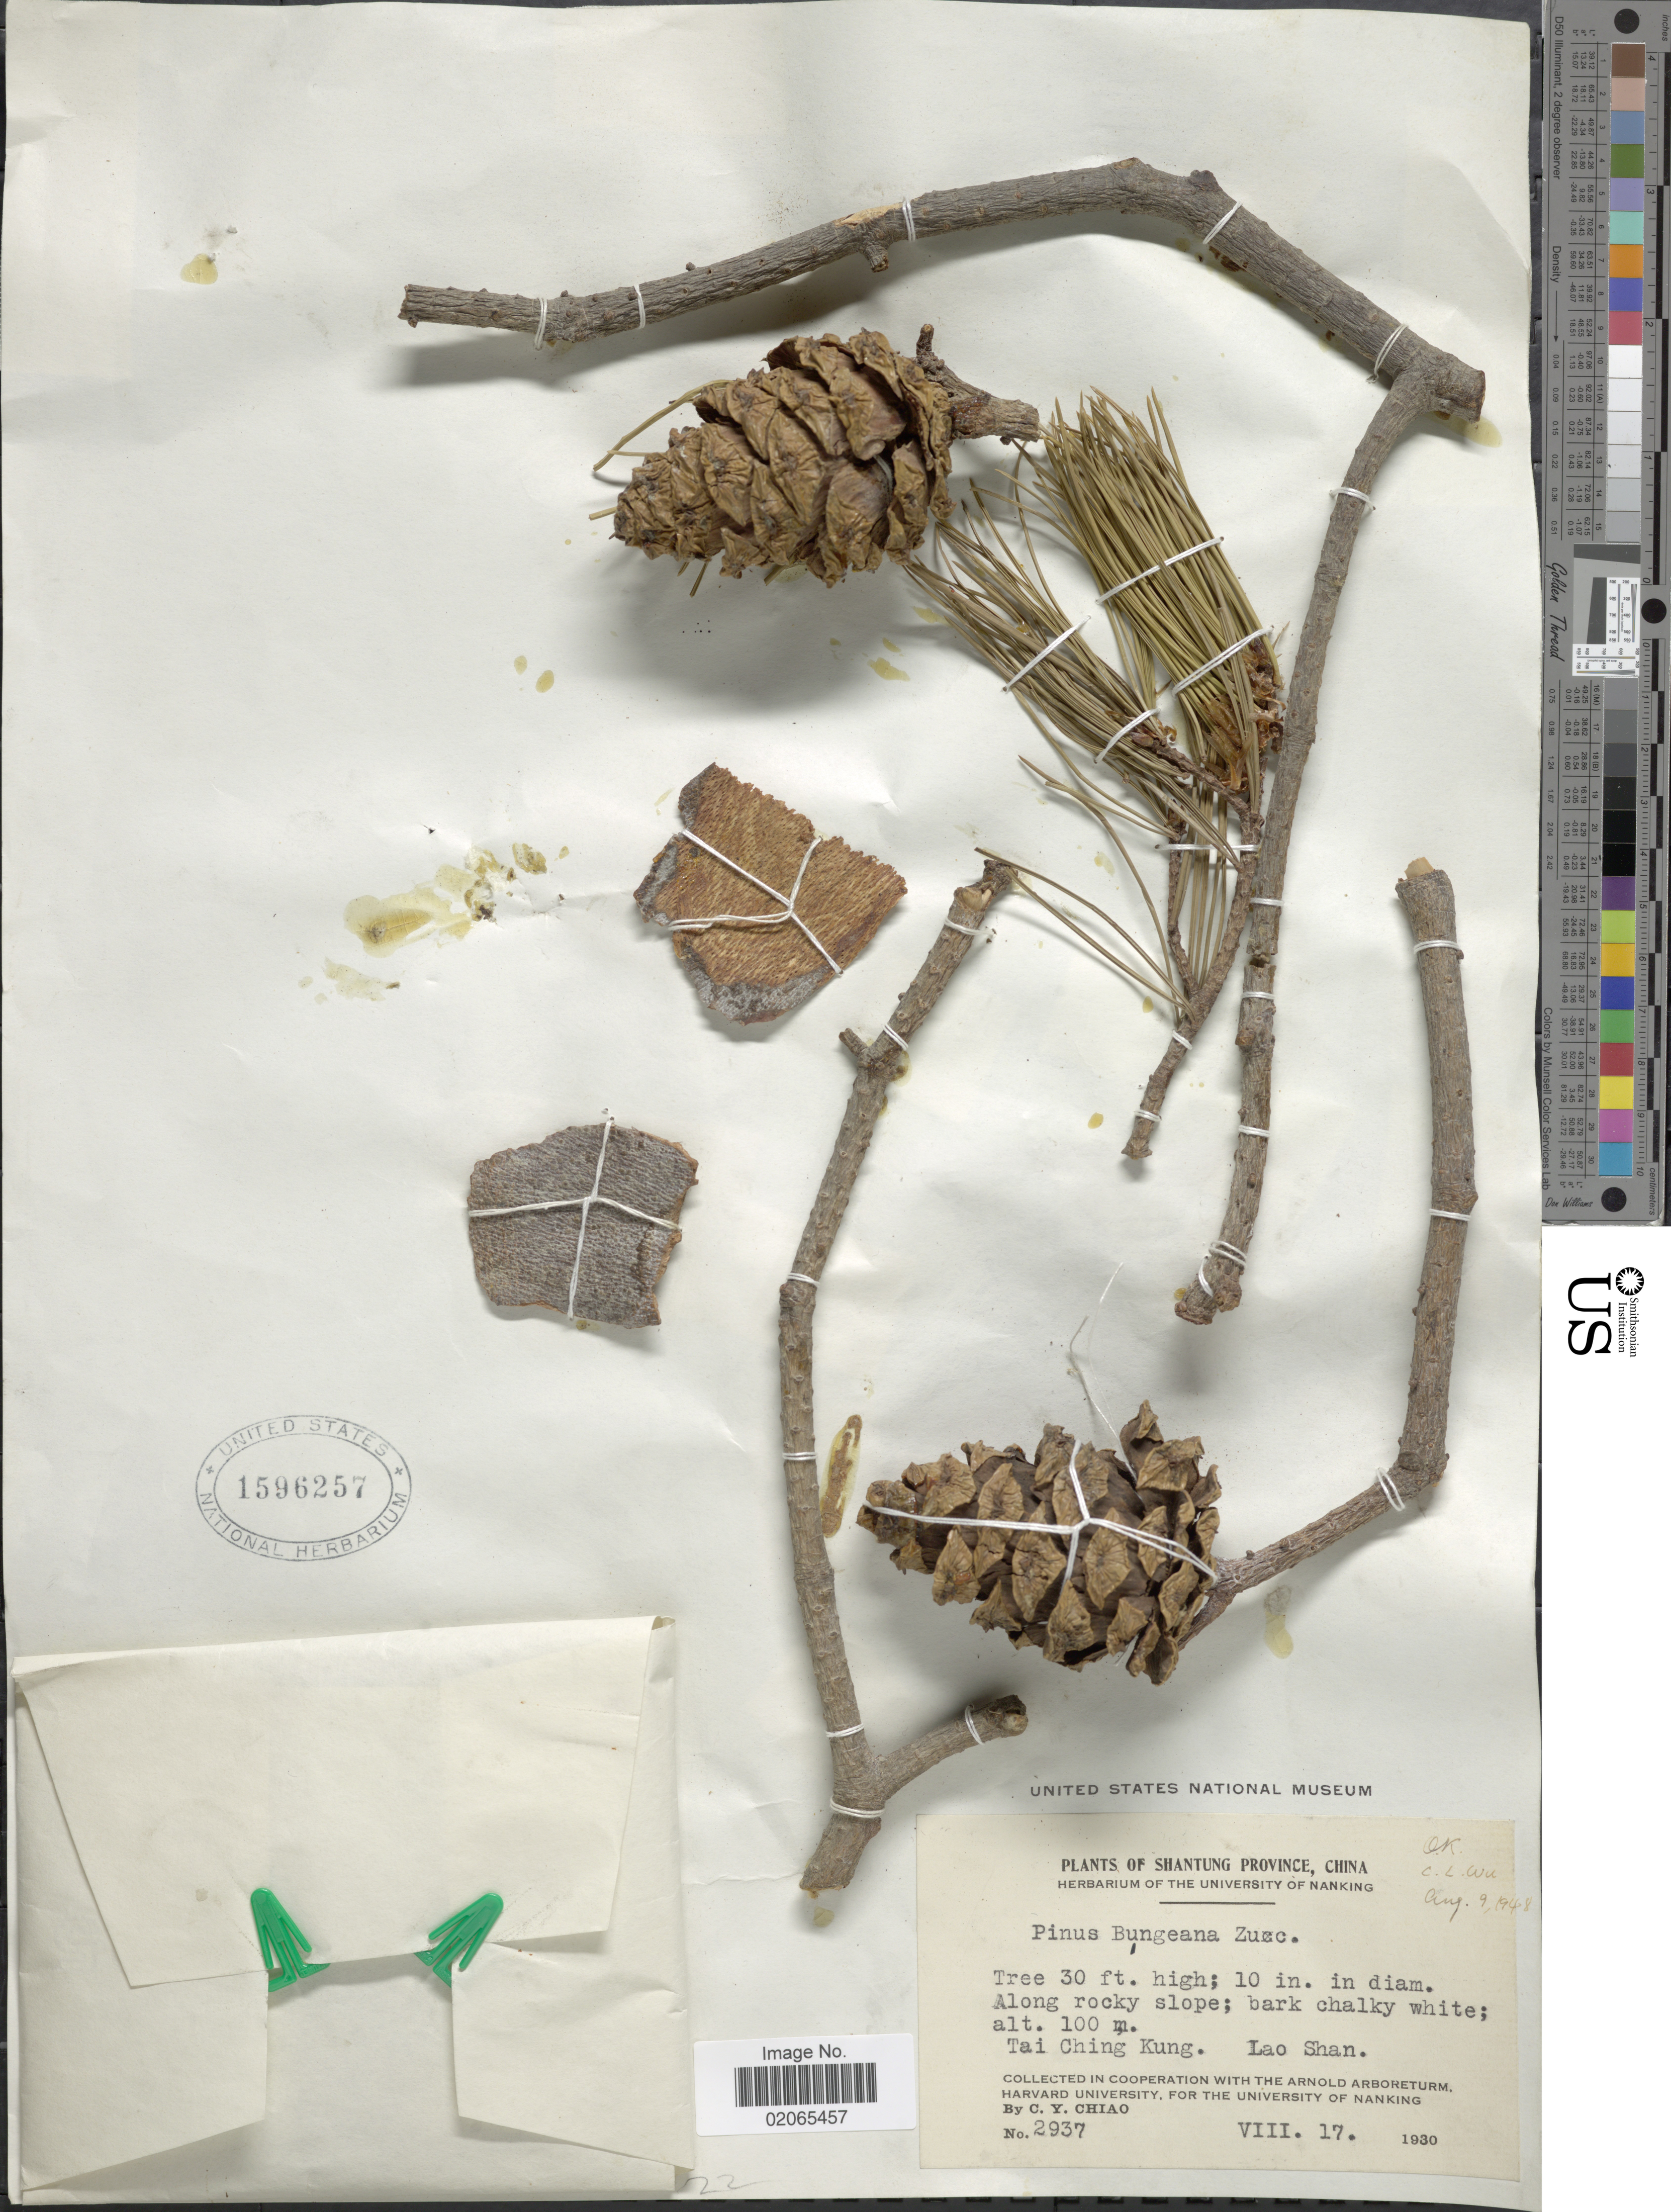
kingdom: Plantae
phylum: Tracheophyta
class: Pinopsida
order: Pinales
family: Pinaceae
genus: Pinus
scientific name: Pinus bungeana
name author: Zucc. ex Endl.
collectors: C. Y. Chiao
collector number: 2937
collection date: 1930-08-17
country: China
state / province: Shandong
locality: Tai Ching Kung. Lao Shan. Shantung Province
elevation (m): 100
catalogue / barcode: US 1596257